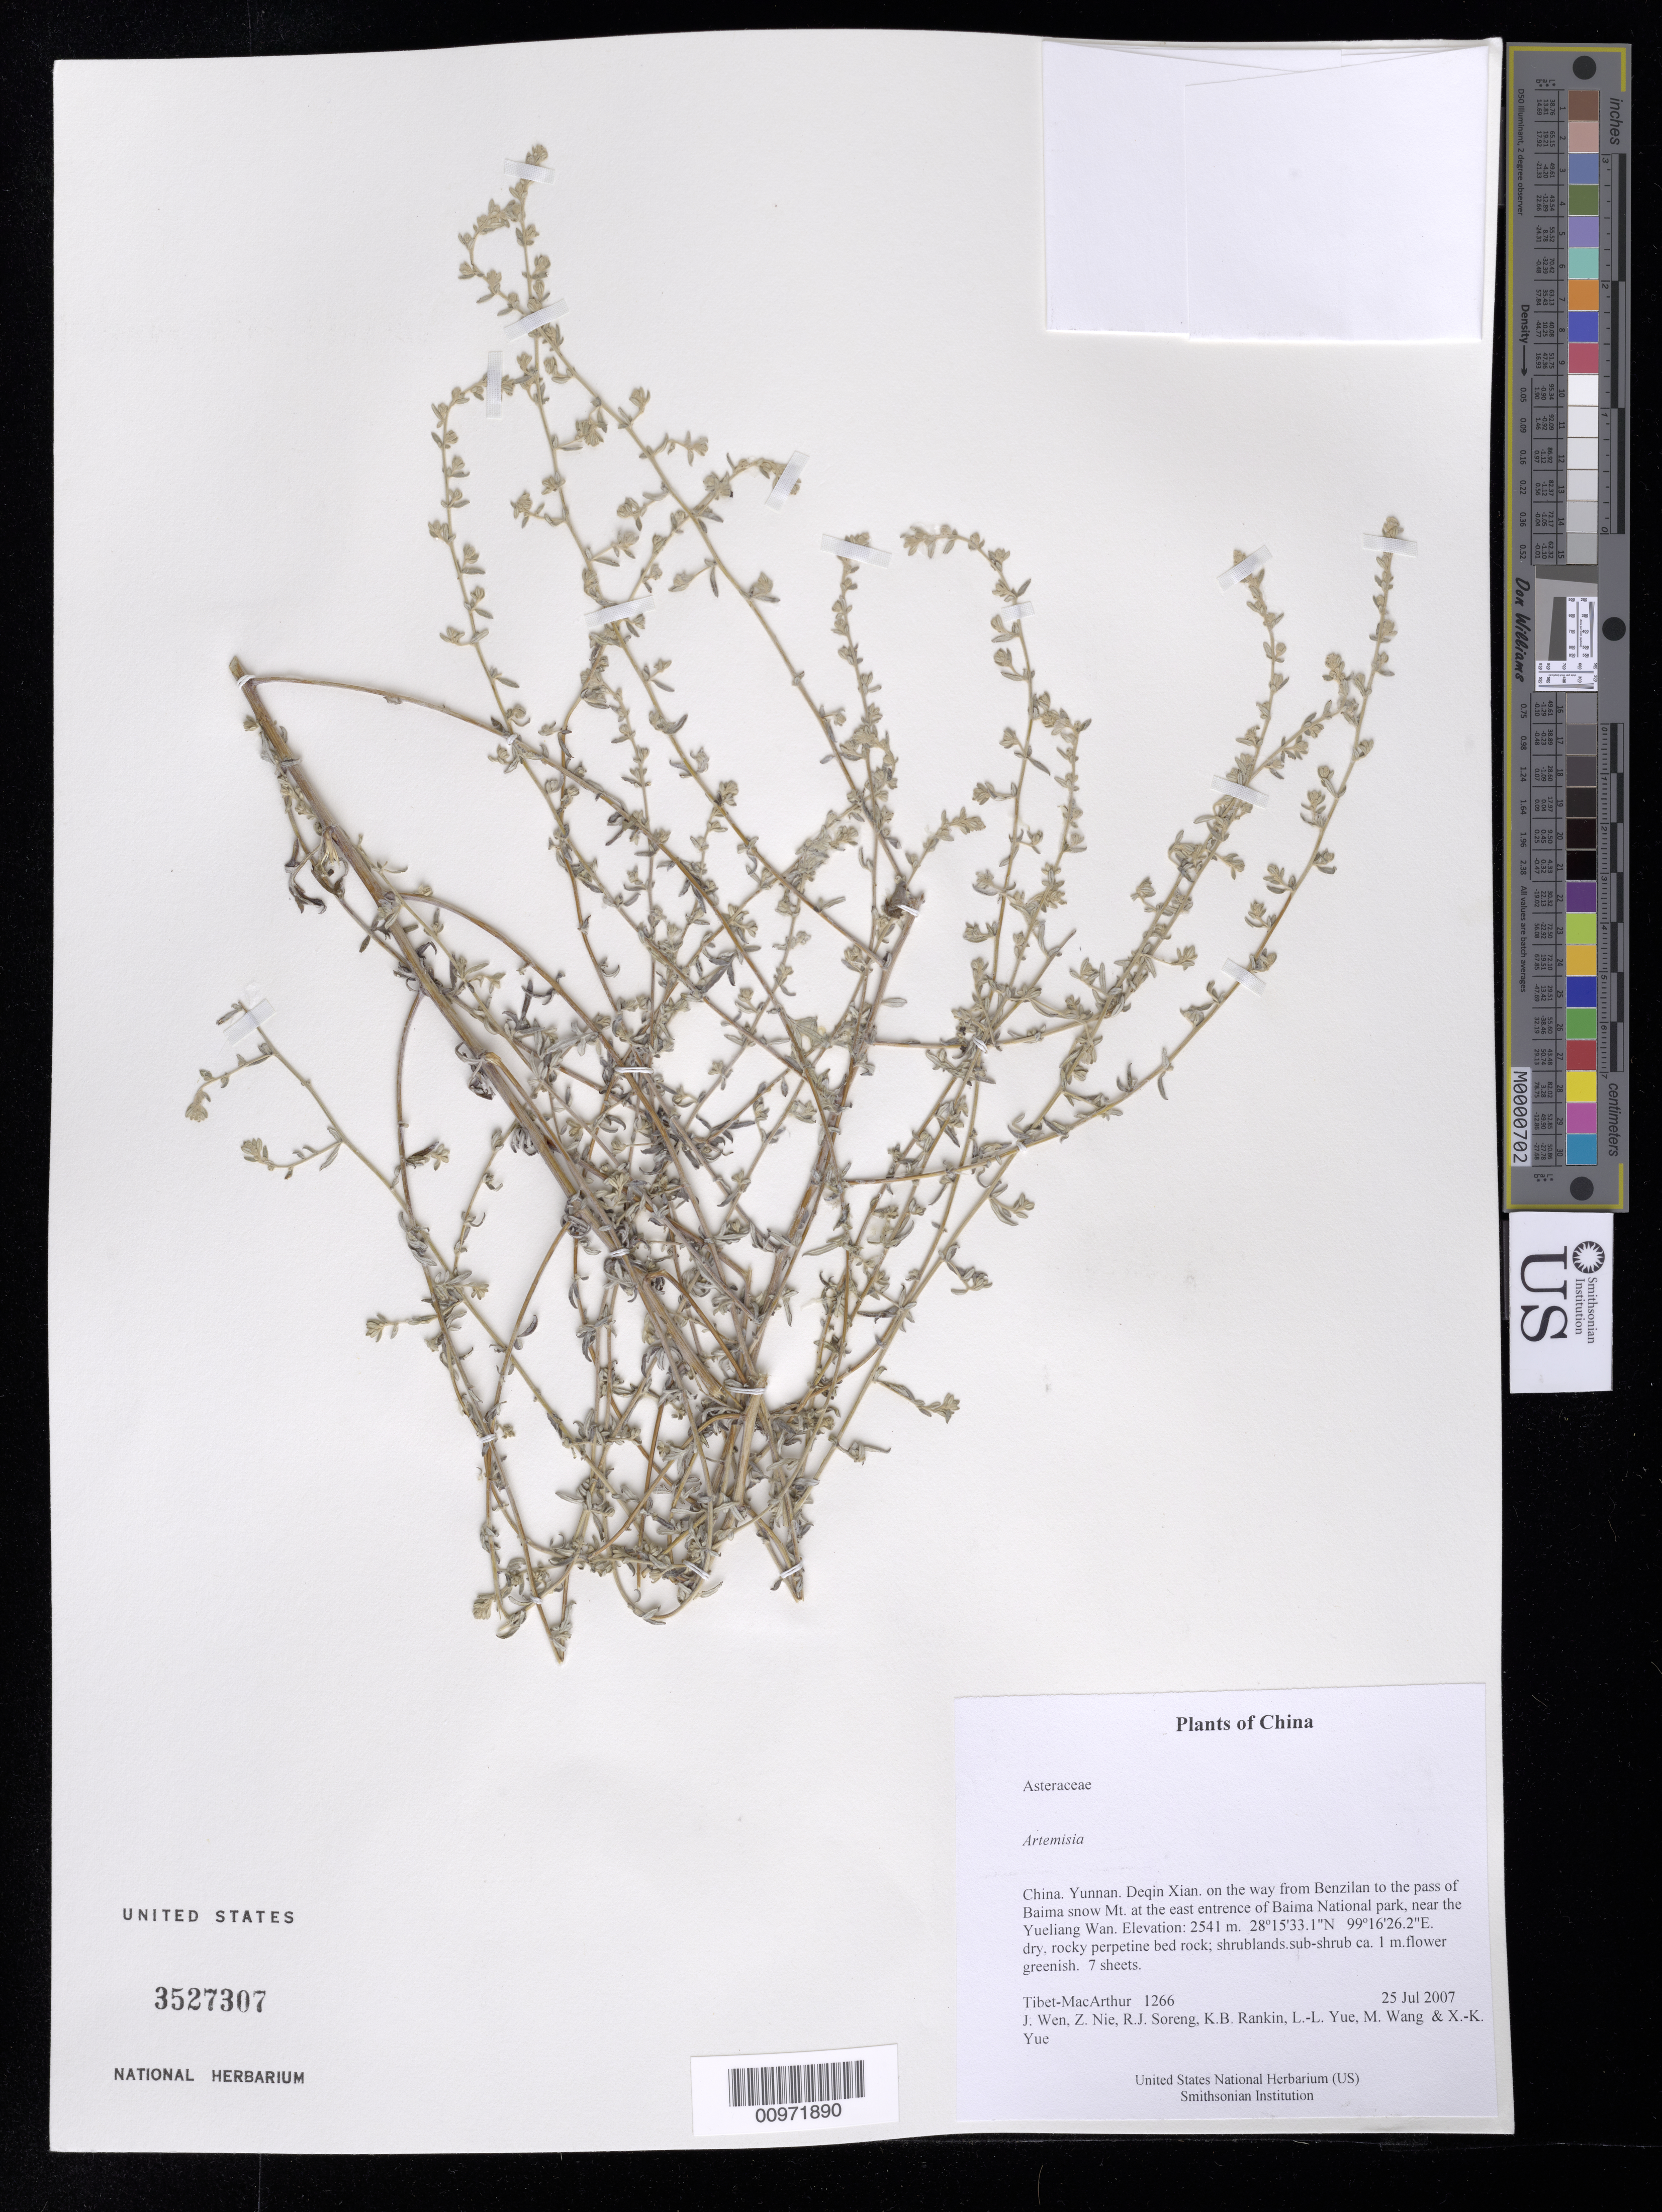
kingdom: Plantae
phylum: Tracheophyta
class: Magnoliopsida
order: Asterales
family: Asteraceae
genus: Artemisia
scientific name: Artemisia sp.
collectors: Tibet-MacArthur, J. Wen, Z. Nie, R. J. Soreng, K. Rankin, L. Yue, M. Wang & X. Yue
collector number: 1266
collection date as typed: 25 Jul 2007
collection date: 2007-07-25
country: China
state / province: Yunnan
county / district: Deqin Xian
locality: on the way from Benzilan to the pass of Baima snow Mt. at the east entrence of Baima National park, near the Yueliang Wan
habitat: dry, rocky perpetine bed rock; shrublands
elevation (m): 2541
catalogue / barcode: US 3527307